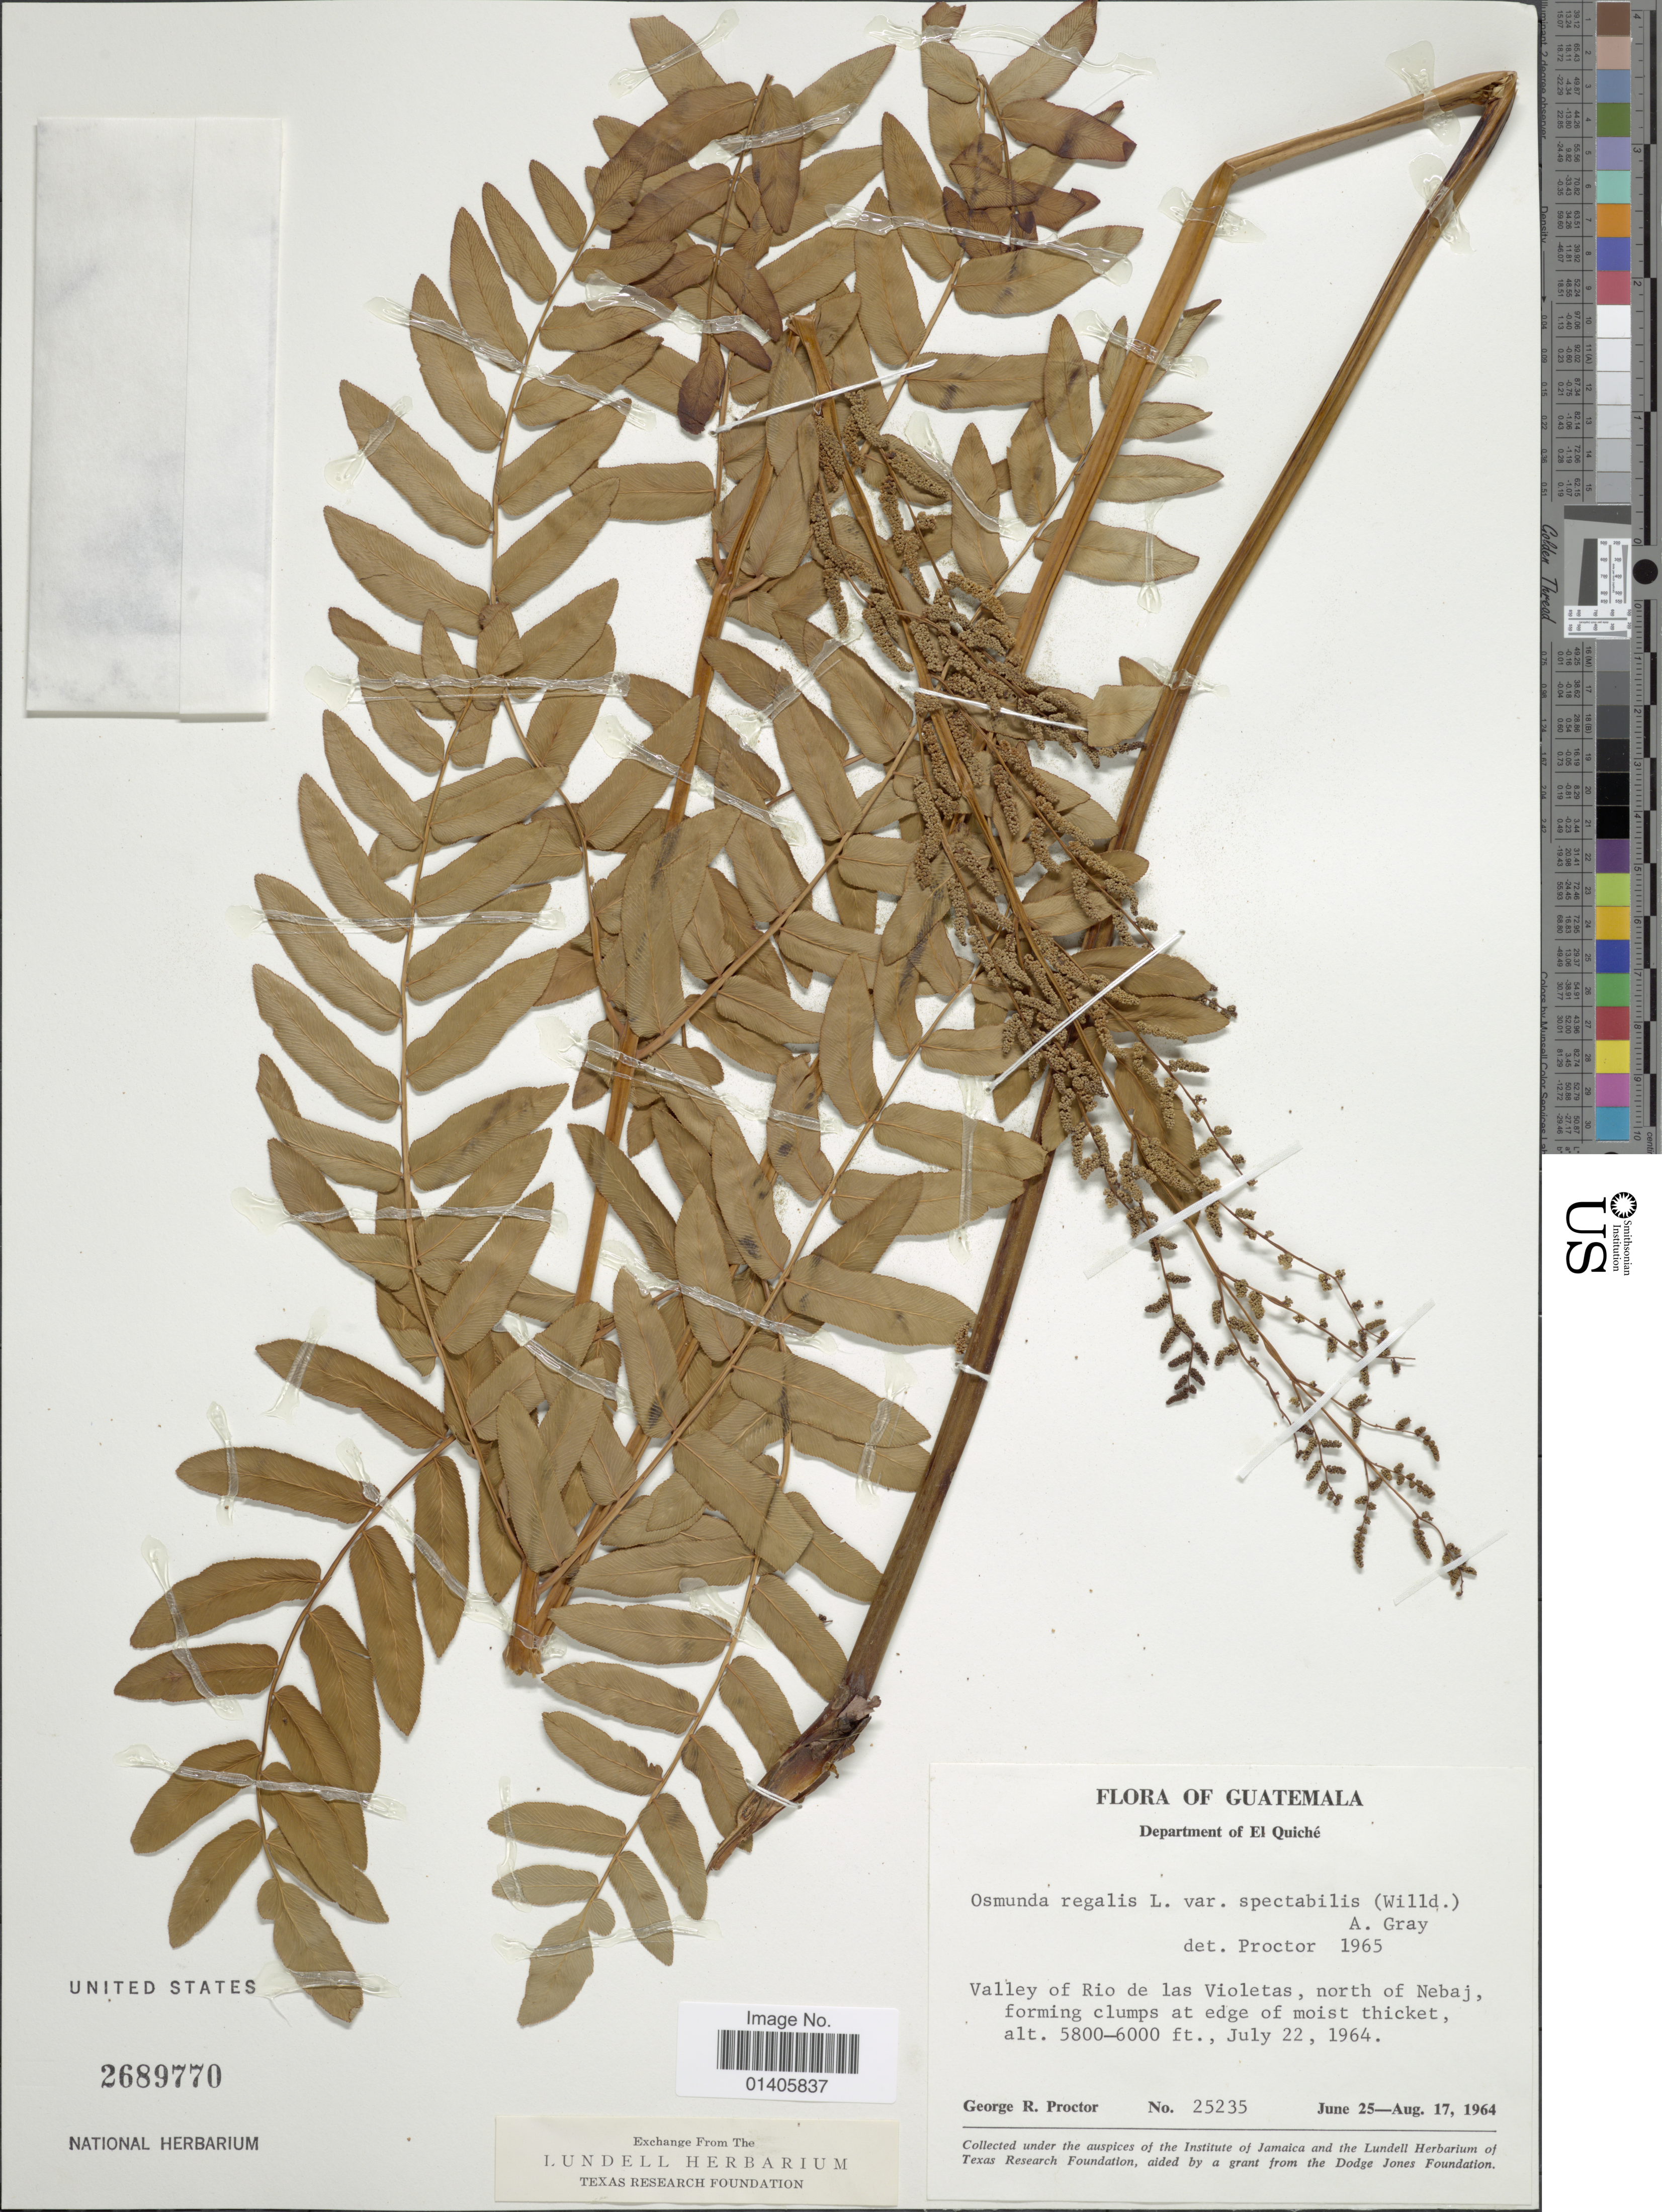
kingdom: Plantae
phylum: Tracheophyta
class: Polypodiopsida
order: Osmundales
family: Osmundaceae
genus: Osmunda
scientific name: Osmunda regalis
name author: L.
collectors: G. R. Proctor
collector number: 25235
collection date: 1964-06-25/1964-08-17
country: Guatemala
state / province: El Quiché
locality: Valley of Rio de las Violetas, north of Nebaj forming clumps at edge of moist thicket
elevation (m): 1768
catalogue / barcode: US 2689770